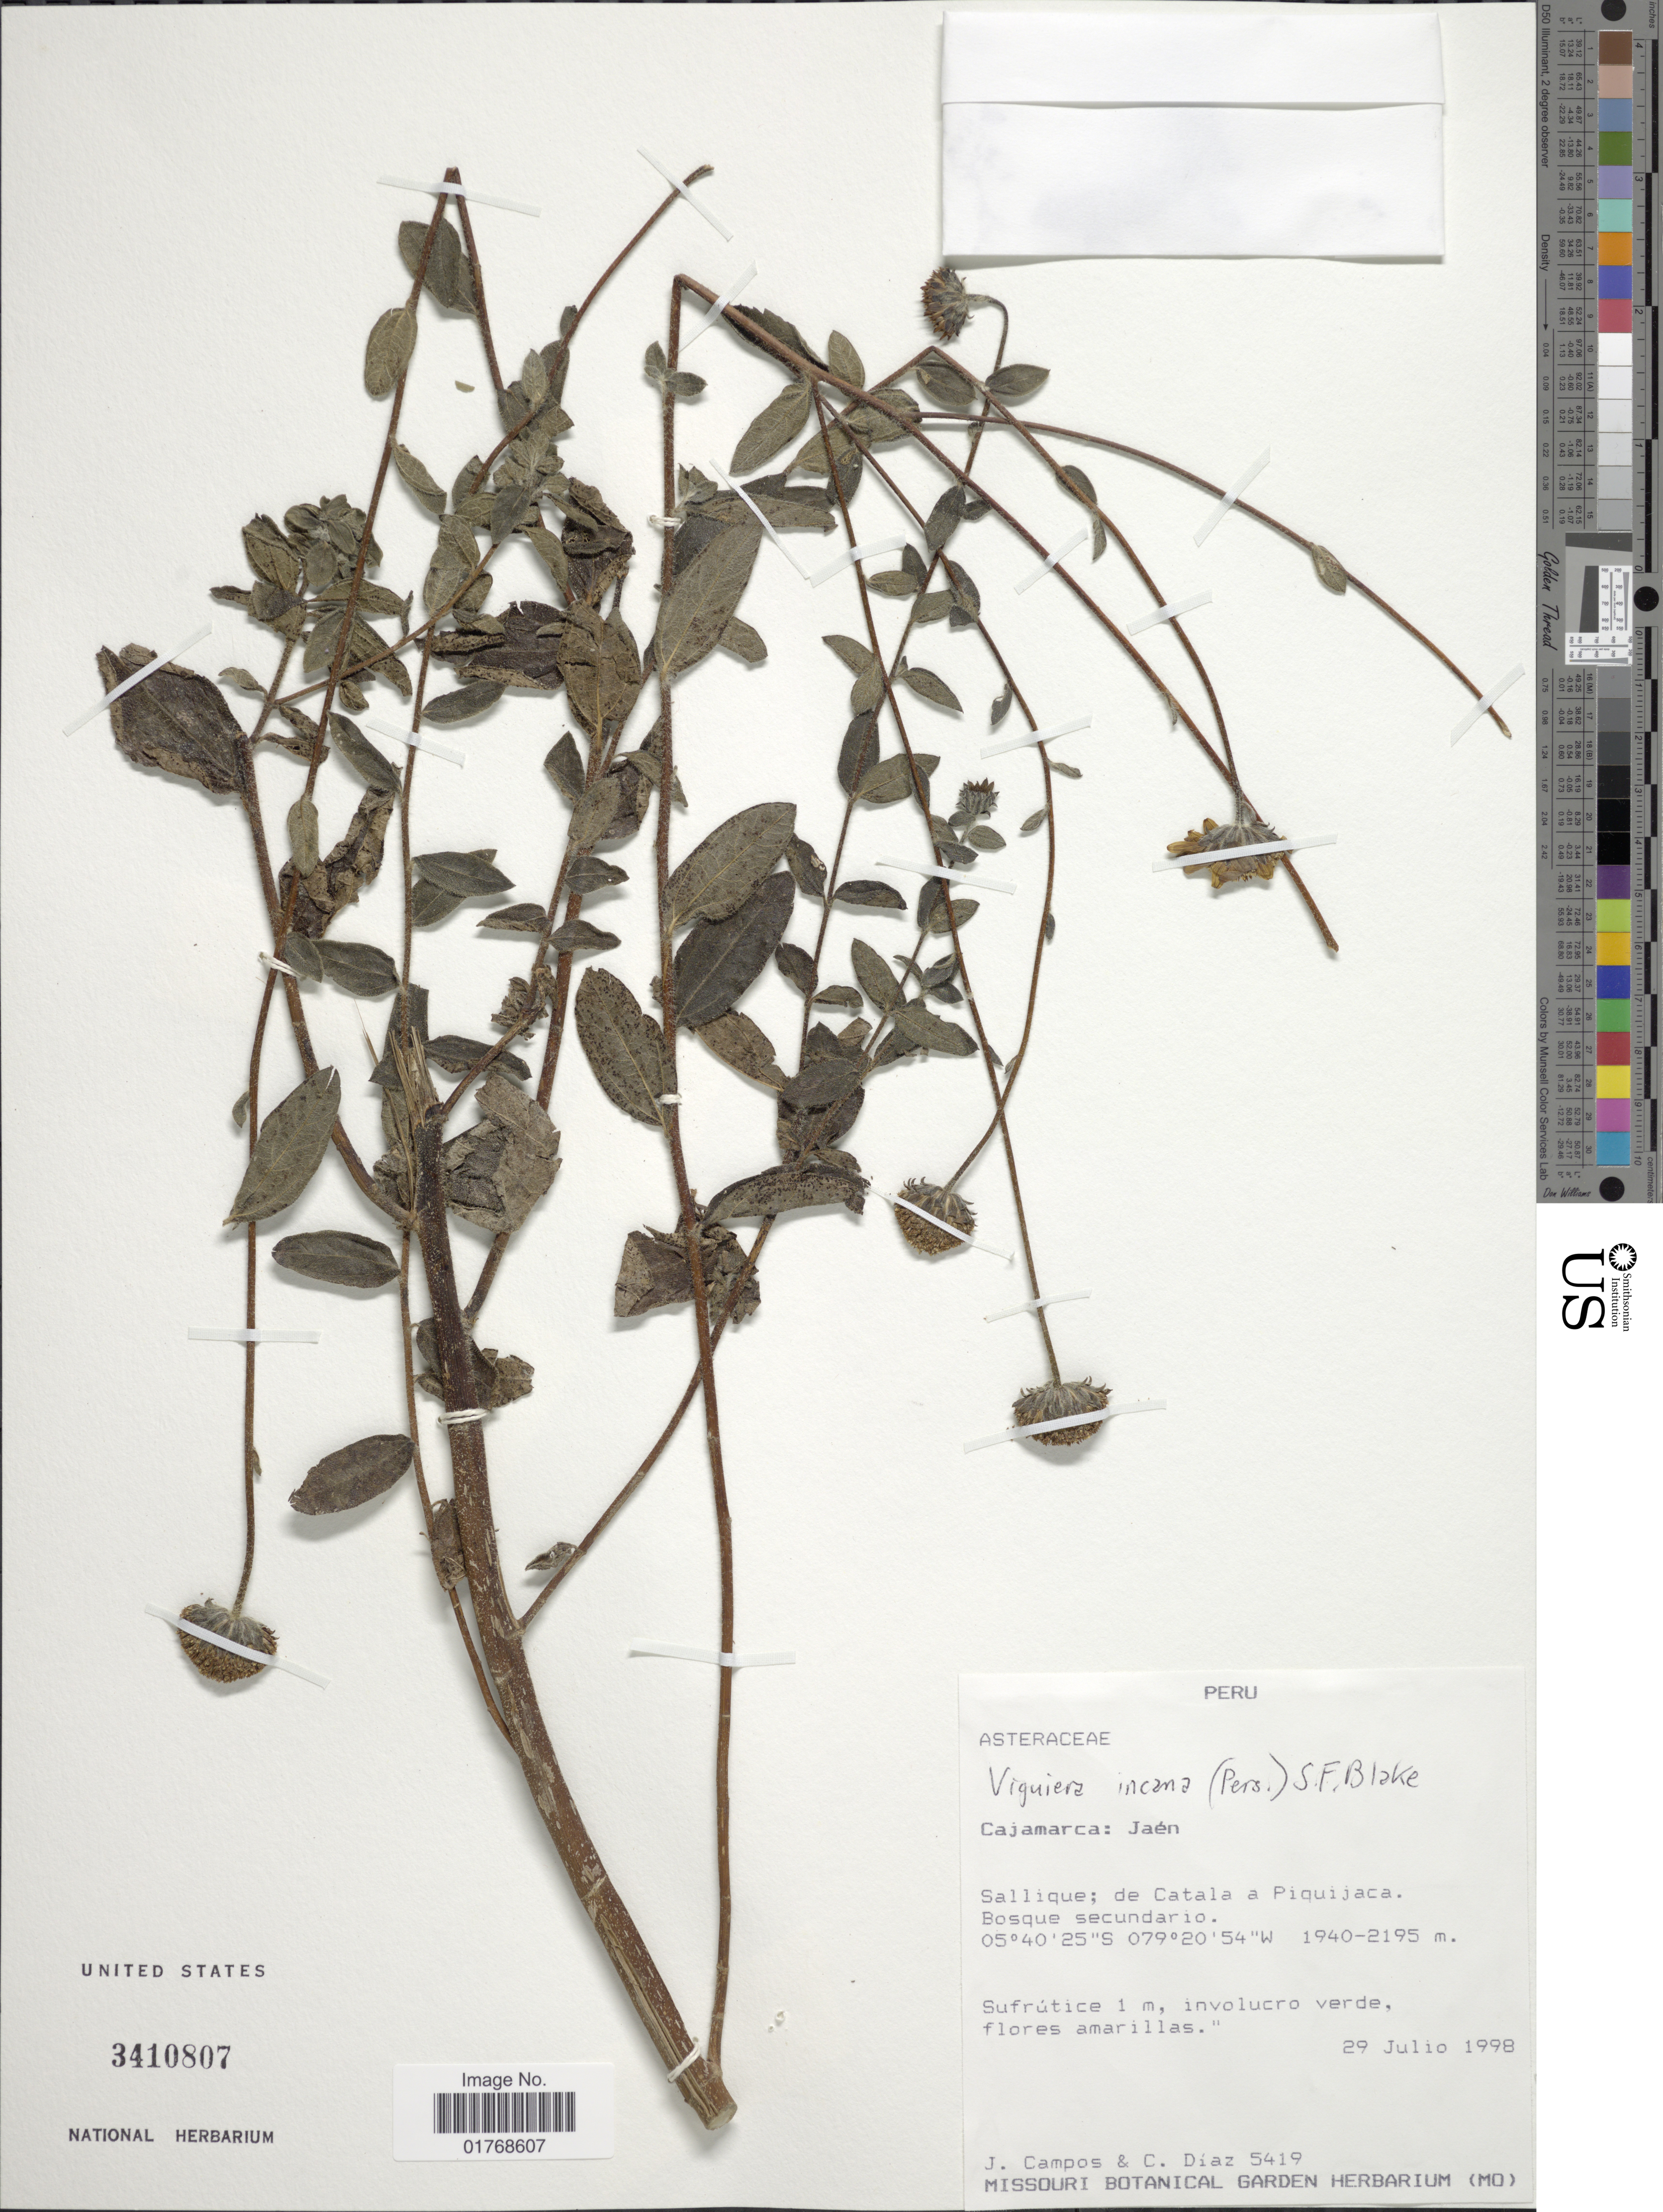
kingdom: Plantae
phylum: Tracheophyta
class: Magnoliopsida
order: Asterales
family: Asteraceae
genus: Viguiera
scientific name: Viguiera incana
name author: (Pers.) S.F. Blake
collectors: J. Campos & C. Díaz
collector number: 5419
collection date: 1998-07-29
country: Peru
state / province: Cajamarca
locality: Cajamarca: Jaén. Sallique: de Catala a Piquijaca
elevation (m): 1940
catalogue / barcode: US 3410807